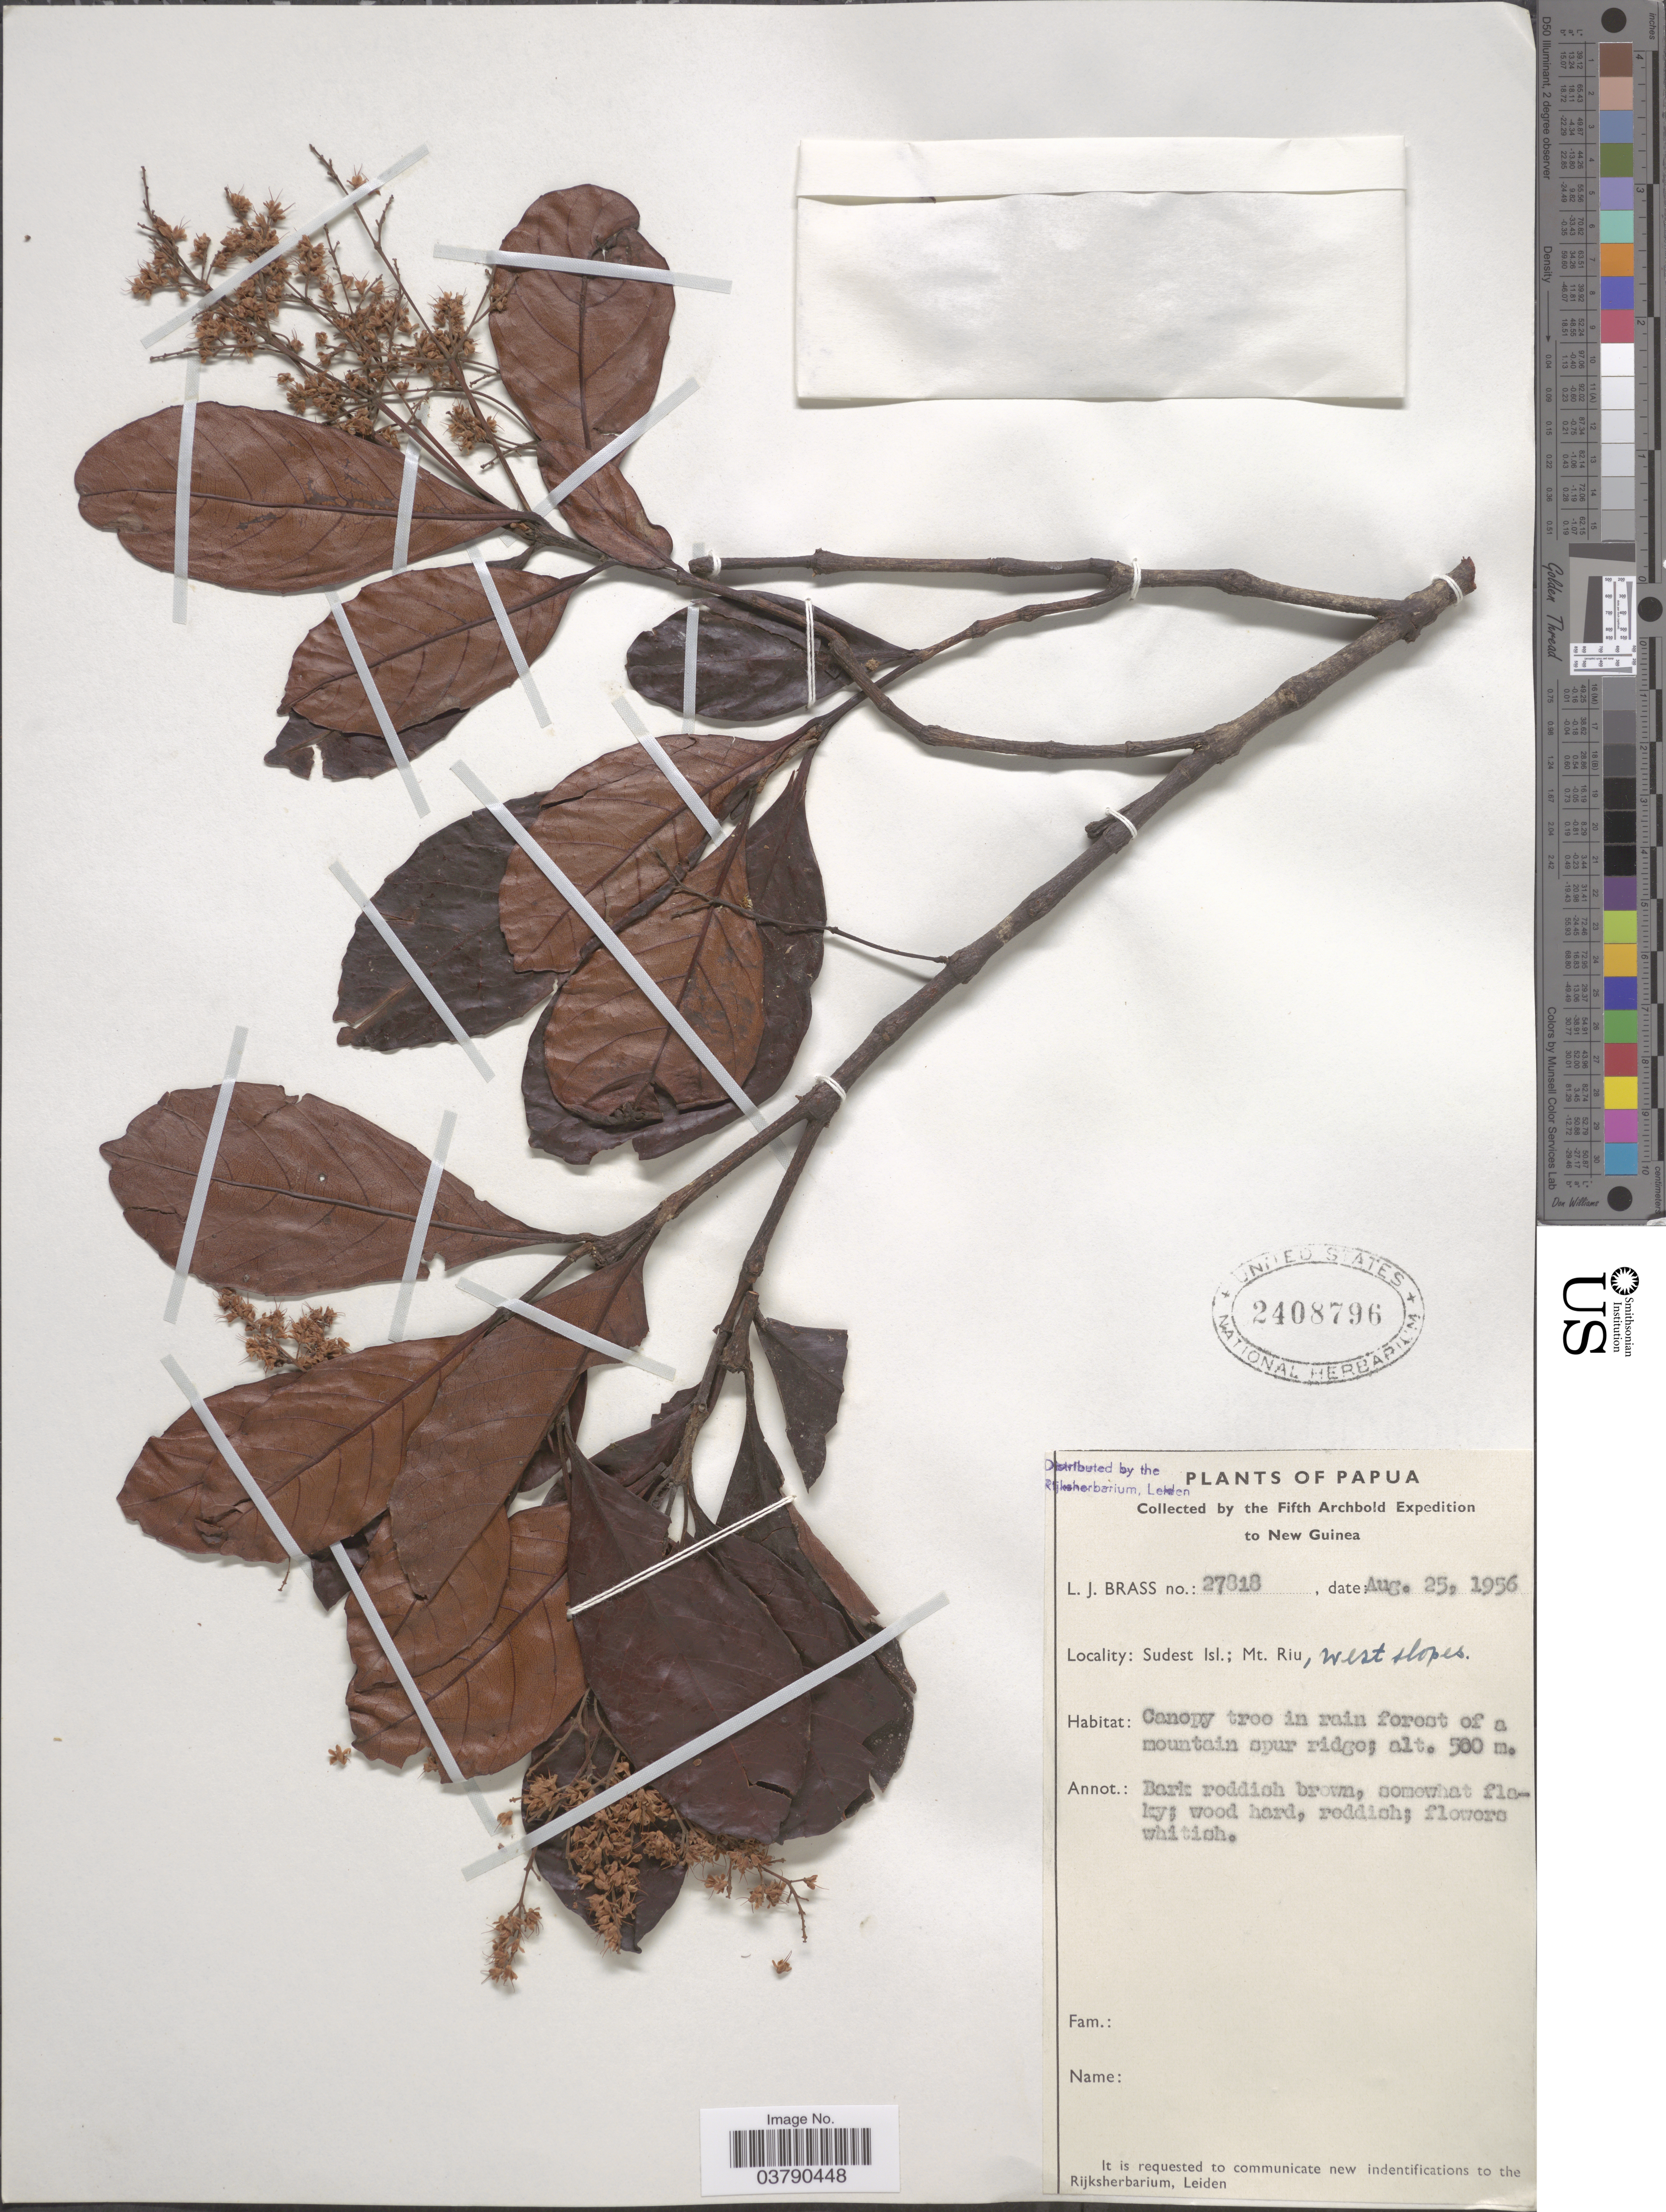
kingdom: Plantae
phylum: Tracheophyta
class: Magnoliopsida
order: Oxalidales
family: Cunoniaceae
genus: Pullea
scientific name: Pullea glabra var. glabra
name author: Schltr.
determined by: Hoogland, R. D.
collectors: L. J. Brass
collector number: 27818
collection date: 1956-08-25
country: Papua New Guinea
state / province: Milne Bay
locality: Papua. New Guinea. Sudest Isl.; Mt. Riu, west slopes.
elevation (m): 500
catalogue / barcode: US 2408796